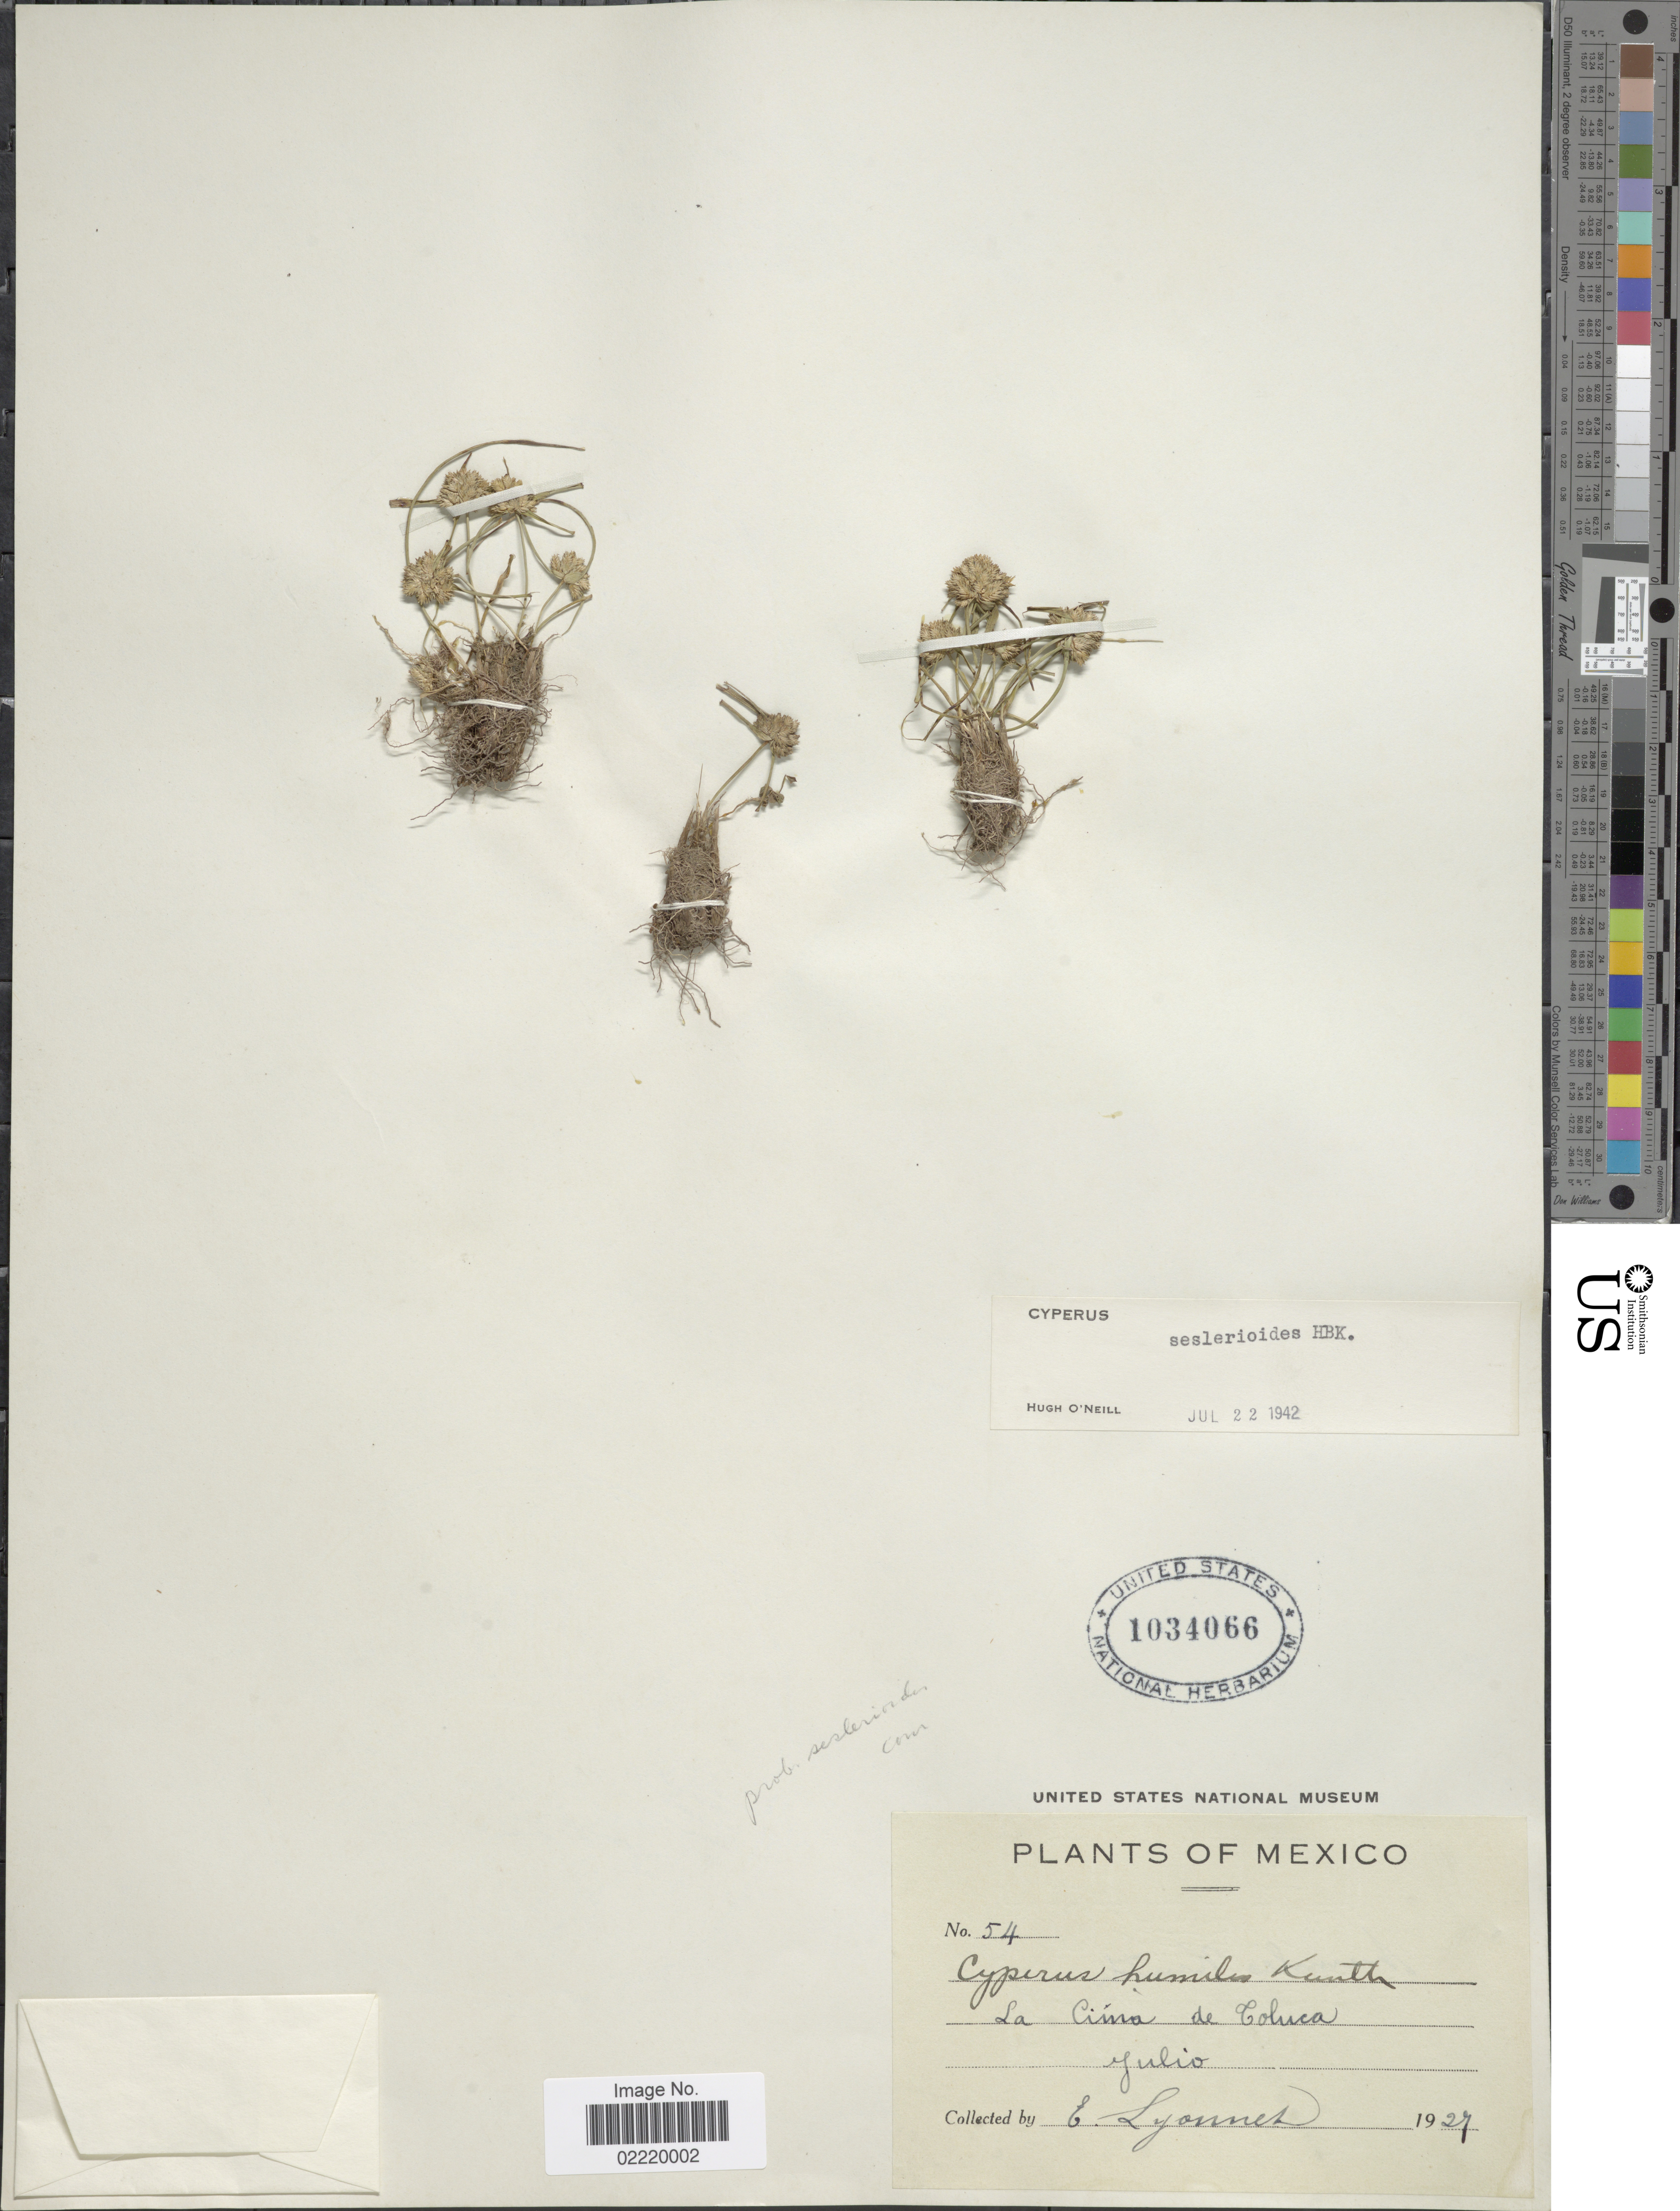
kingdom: Plantae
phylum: Tracheophyta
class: Liliopsida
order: Poales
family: Cyperaceae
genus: Cyperus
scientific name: Cyperus seslerioides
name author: Kunth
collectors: E. Lyonnet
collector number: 54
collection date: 1927-07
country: Mexico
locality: La Cima de Coluca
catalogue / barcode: US 1034066